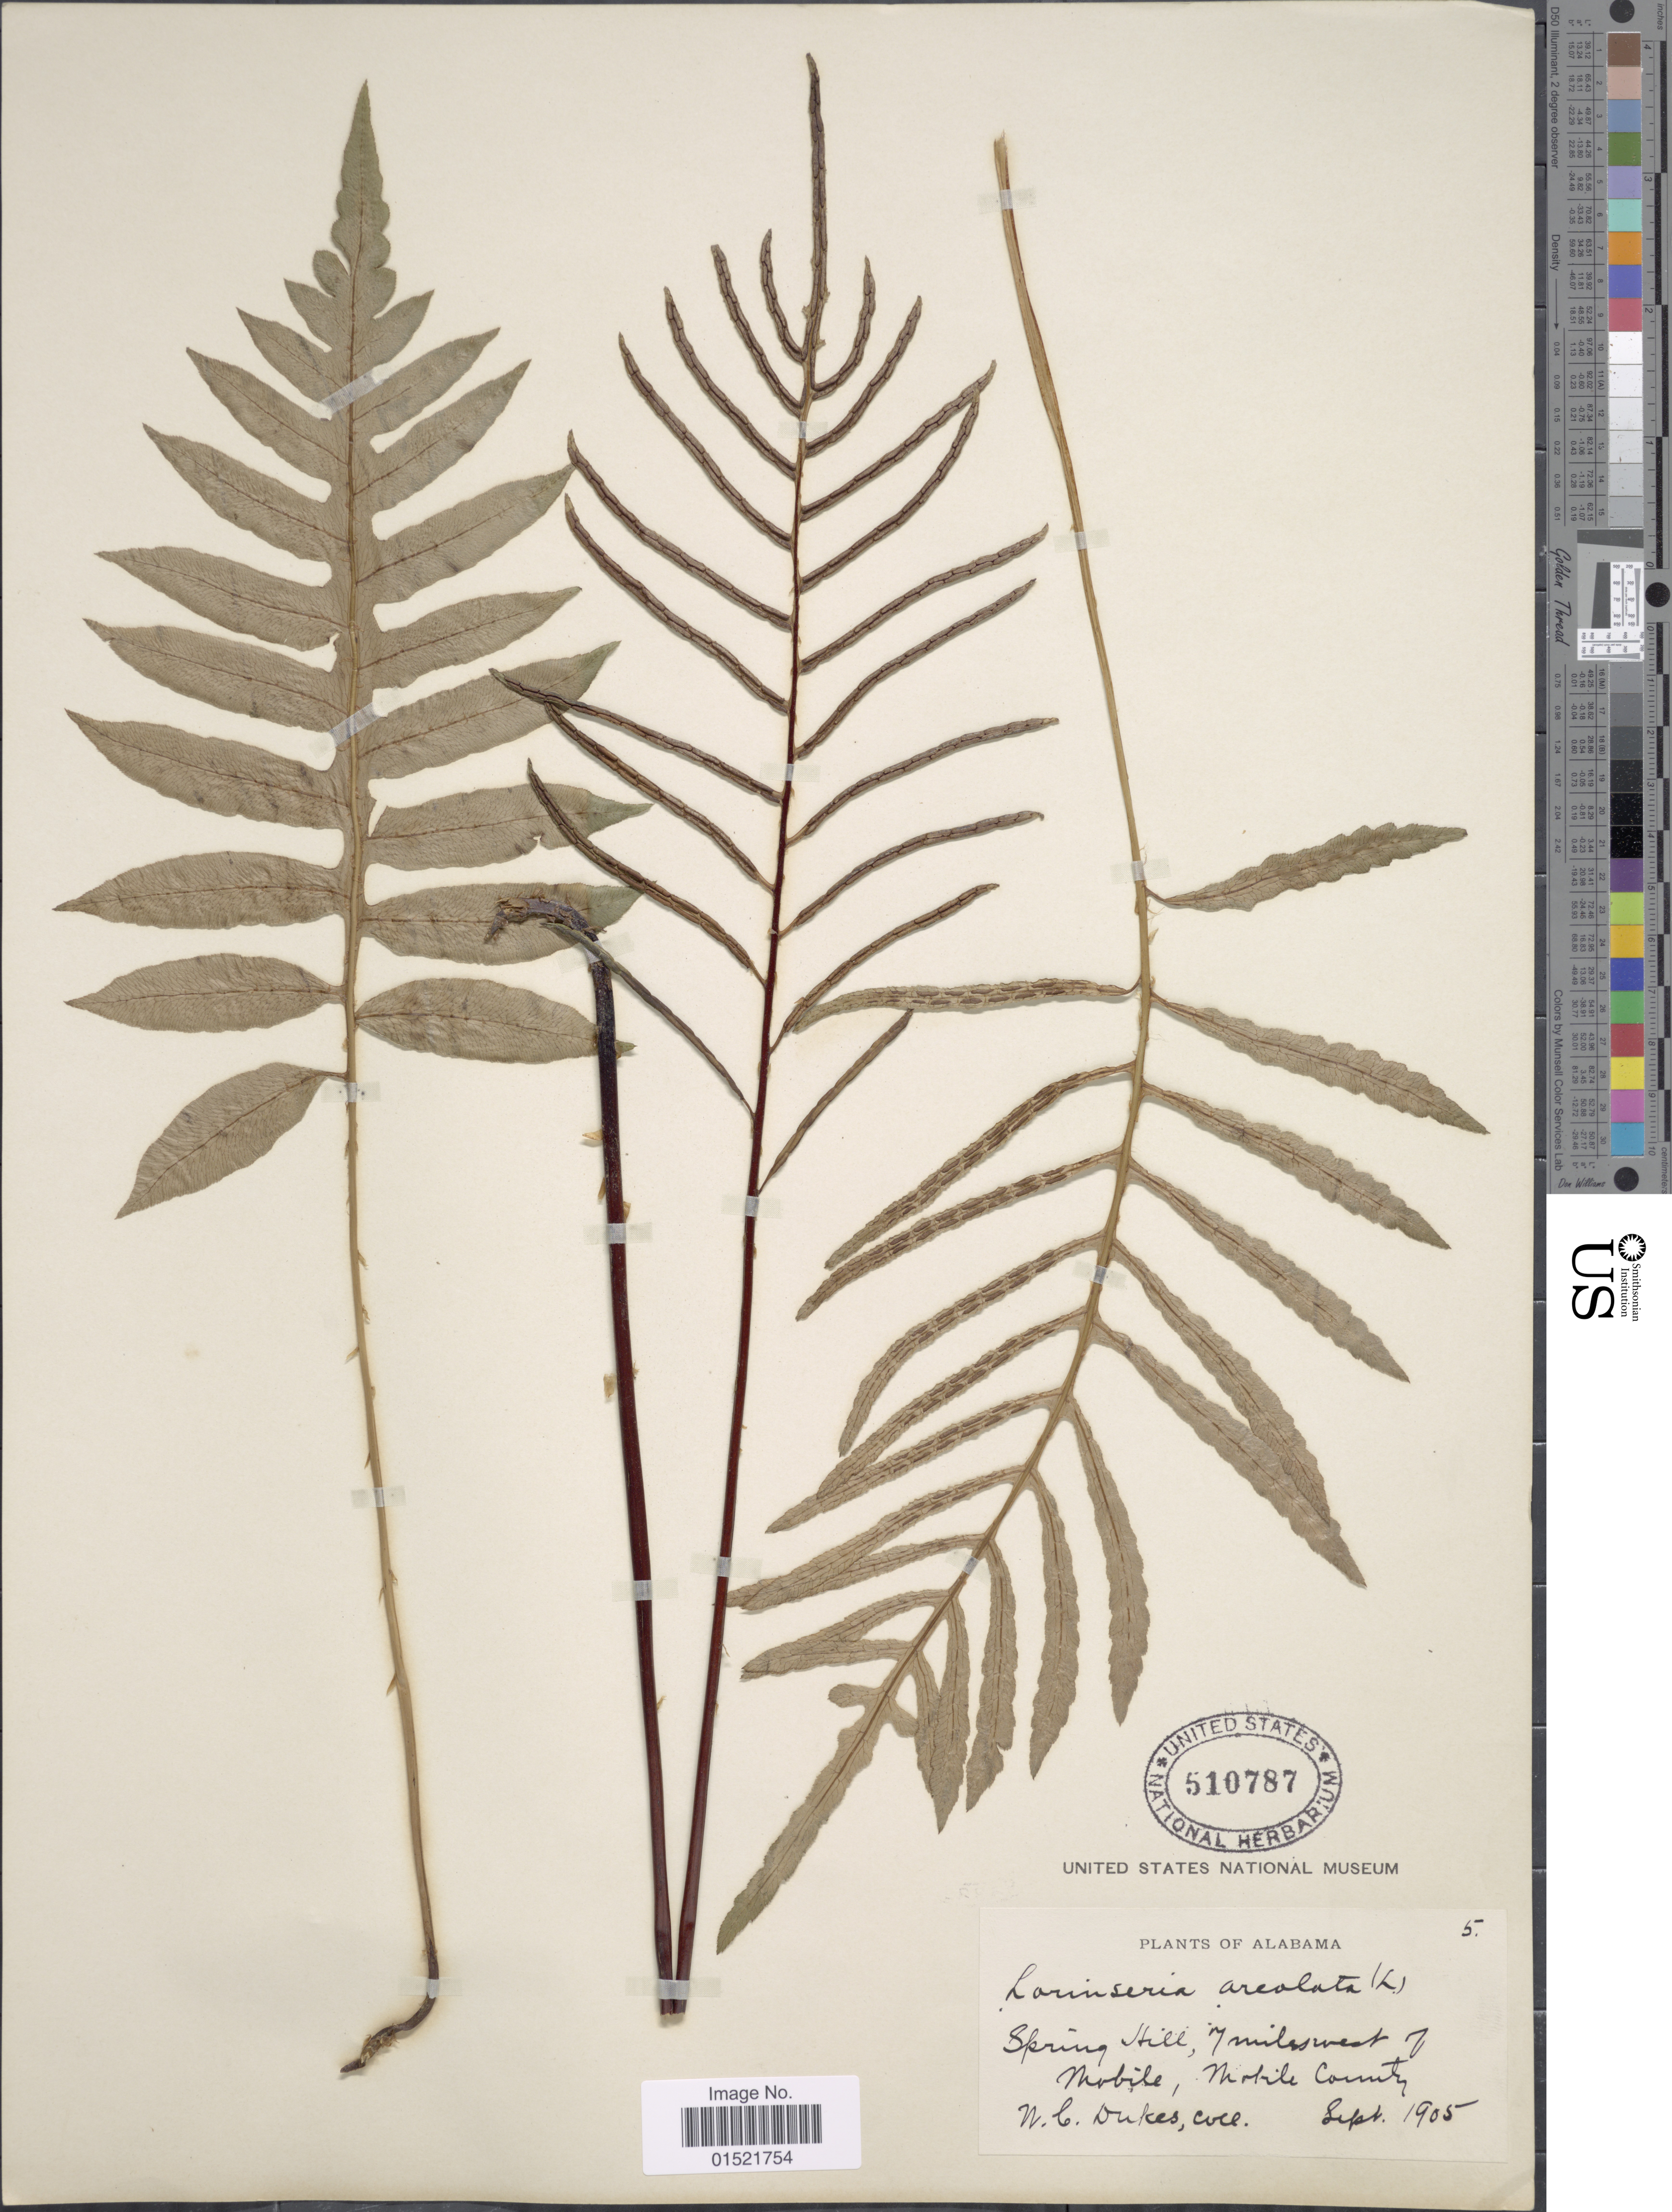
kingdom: Plantae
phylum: Tracheophyta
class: Polypodiopsida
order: Polypodiales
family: Blechnaceae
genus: Woodwardia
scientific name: Woodwardia areolata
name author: (L.) T. Moore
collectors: W. C. Dukes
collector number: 5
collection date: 1905-09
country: United States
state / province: Alabama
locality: Spring Hill, 7 miles west of Mobile, Mobile County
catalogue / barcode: US 510787